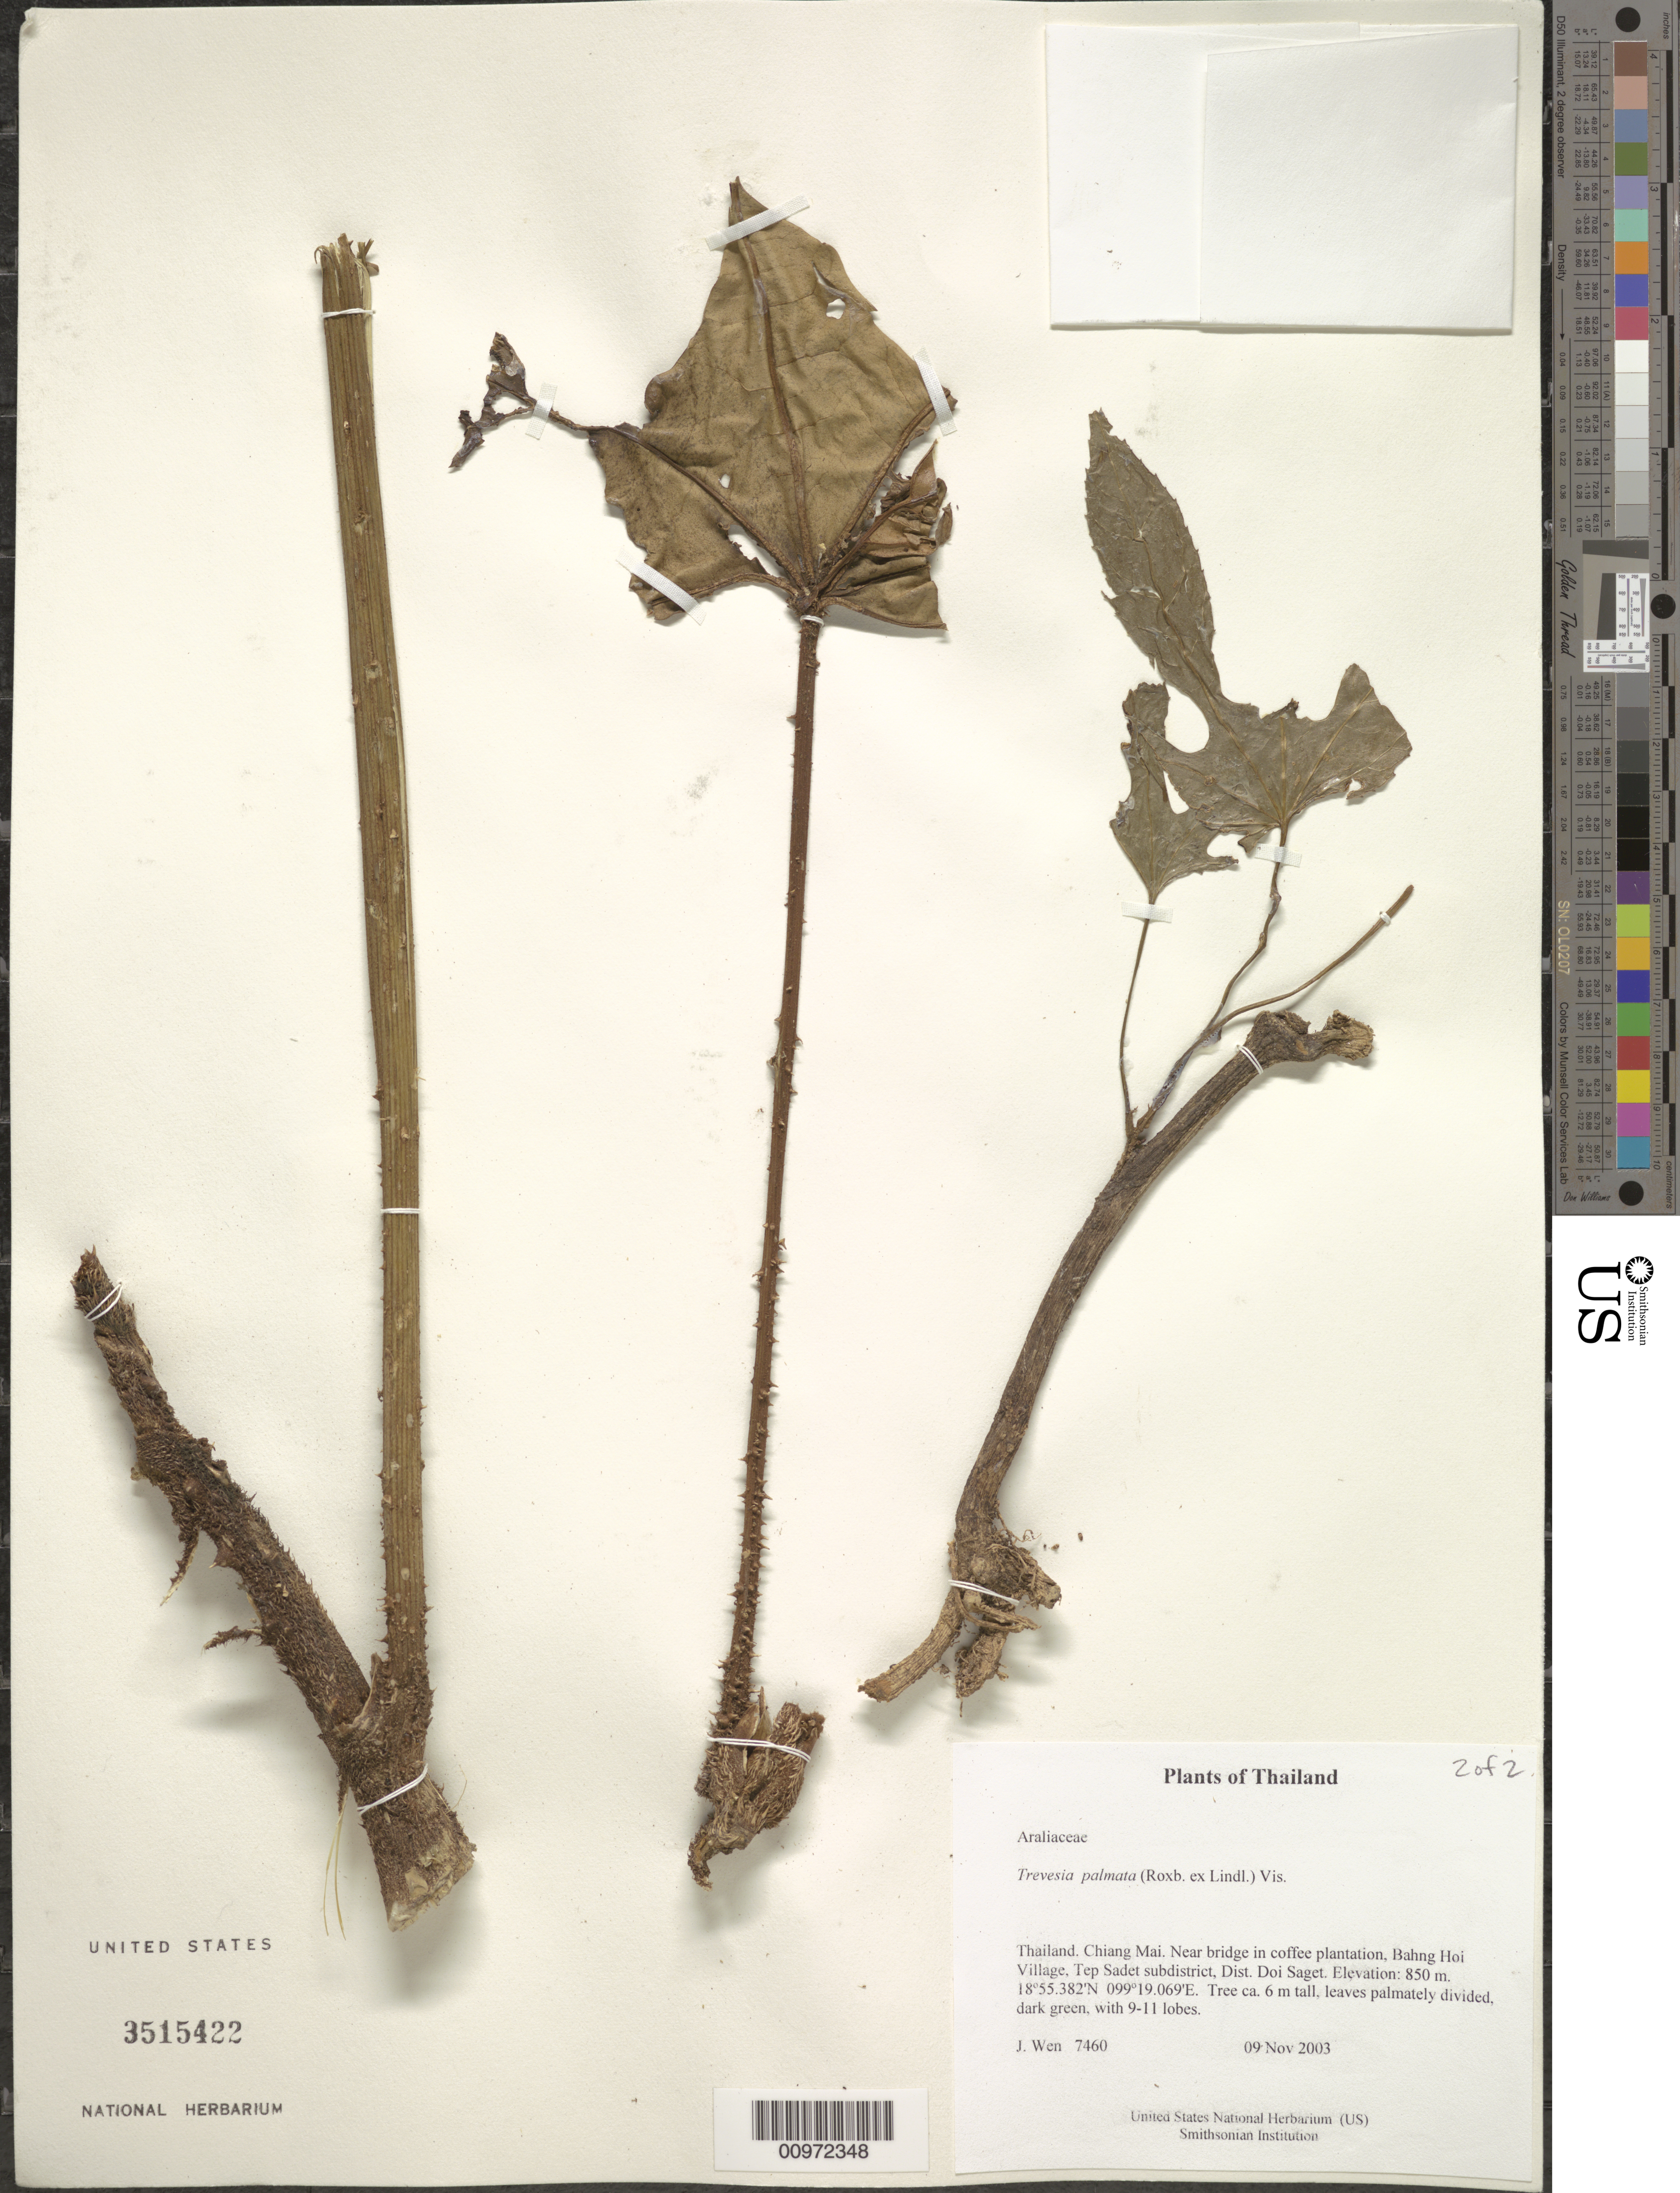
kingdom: Plantae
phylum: Tracheophyta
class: Magnoliopsida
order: Apiales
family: Araliaceae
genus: Trevesia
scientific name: Trevesia palmata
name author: (Roxb. ex Lindl.)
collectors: J. Wen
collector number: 7460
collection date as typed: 09 Nov 2003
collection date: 2003-11-09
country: Thailand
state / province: Chiang Mai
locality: Near bridge in coffee plantation, Bahng Hoi Village, Tep Sadet subdistrict, Dist. Doi Saget.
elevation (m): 850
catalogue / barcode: US 3515422